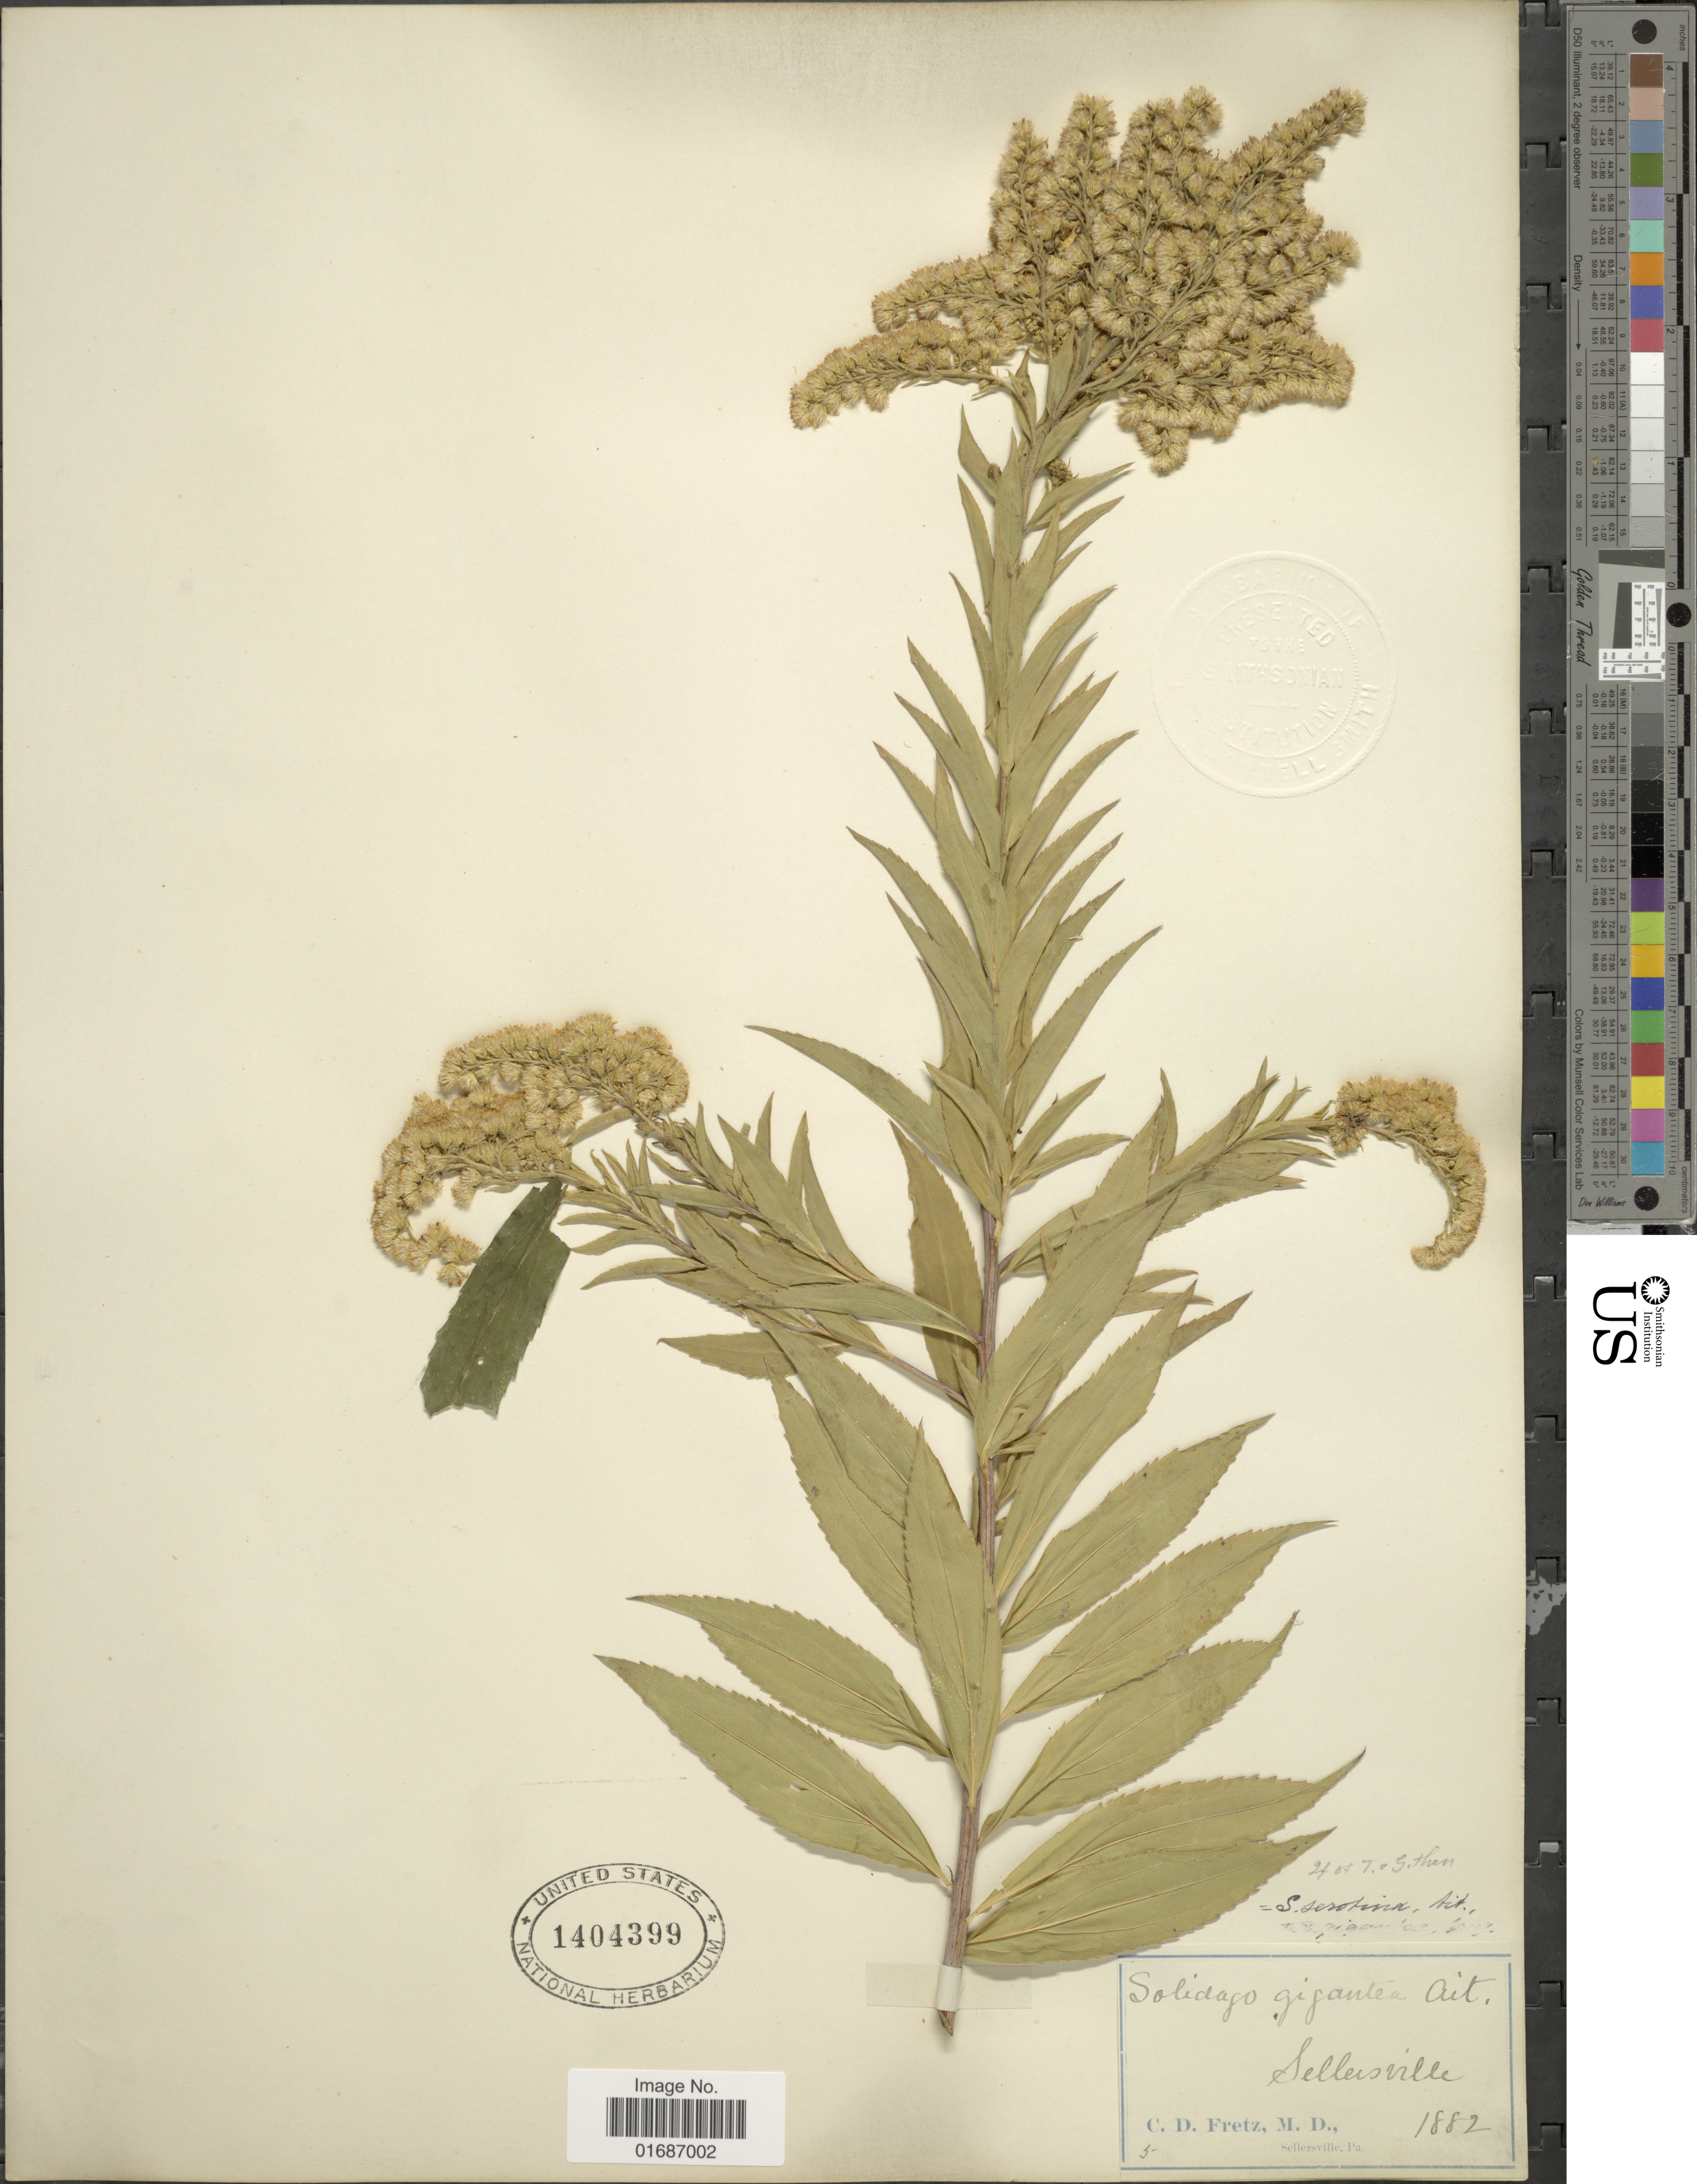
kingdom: Plantae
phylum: Tracheophyta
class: Magnoliopsida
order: Asterales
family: Asteraceae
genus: Solidago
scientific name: Solidago gigantea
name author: Aiton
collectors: C. D. Fretz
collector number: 5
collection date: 1882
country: United States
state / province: Pennsylvania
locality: Sellersville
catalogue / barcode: US 1404399